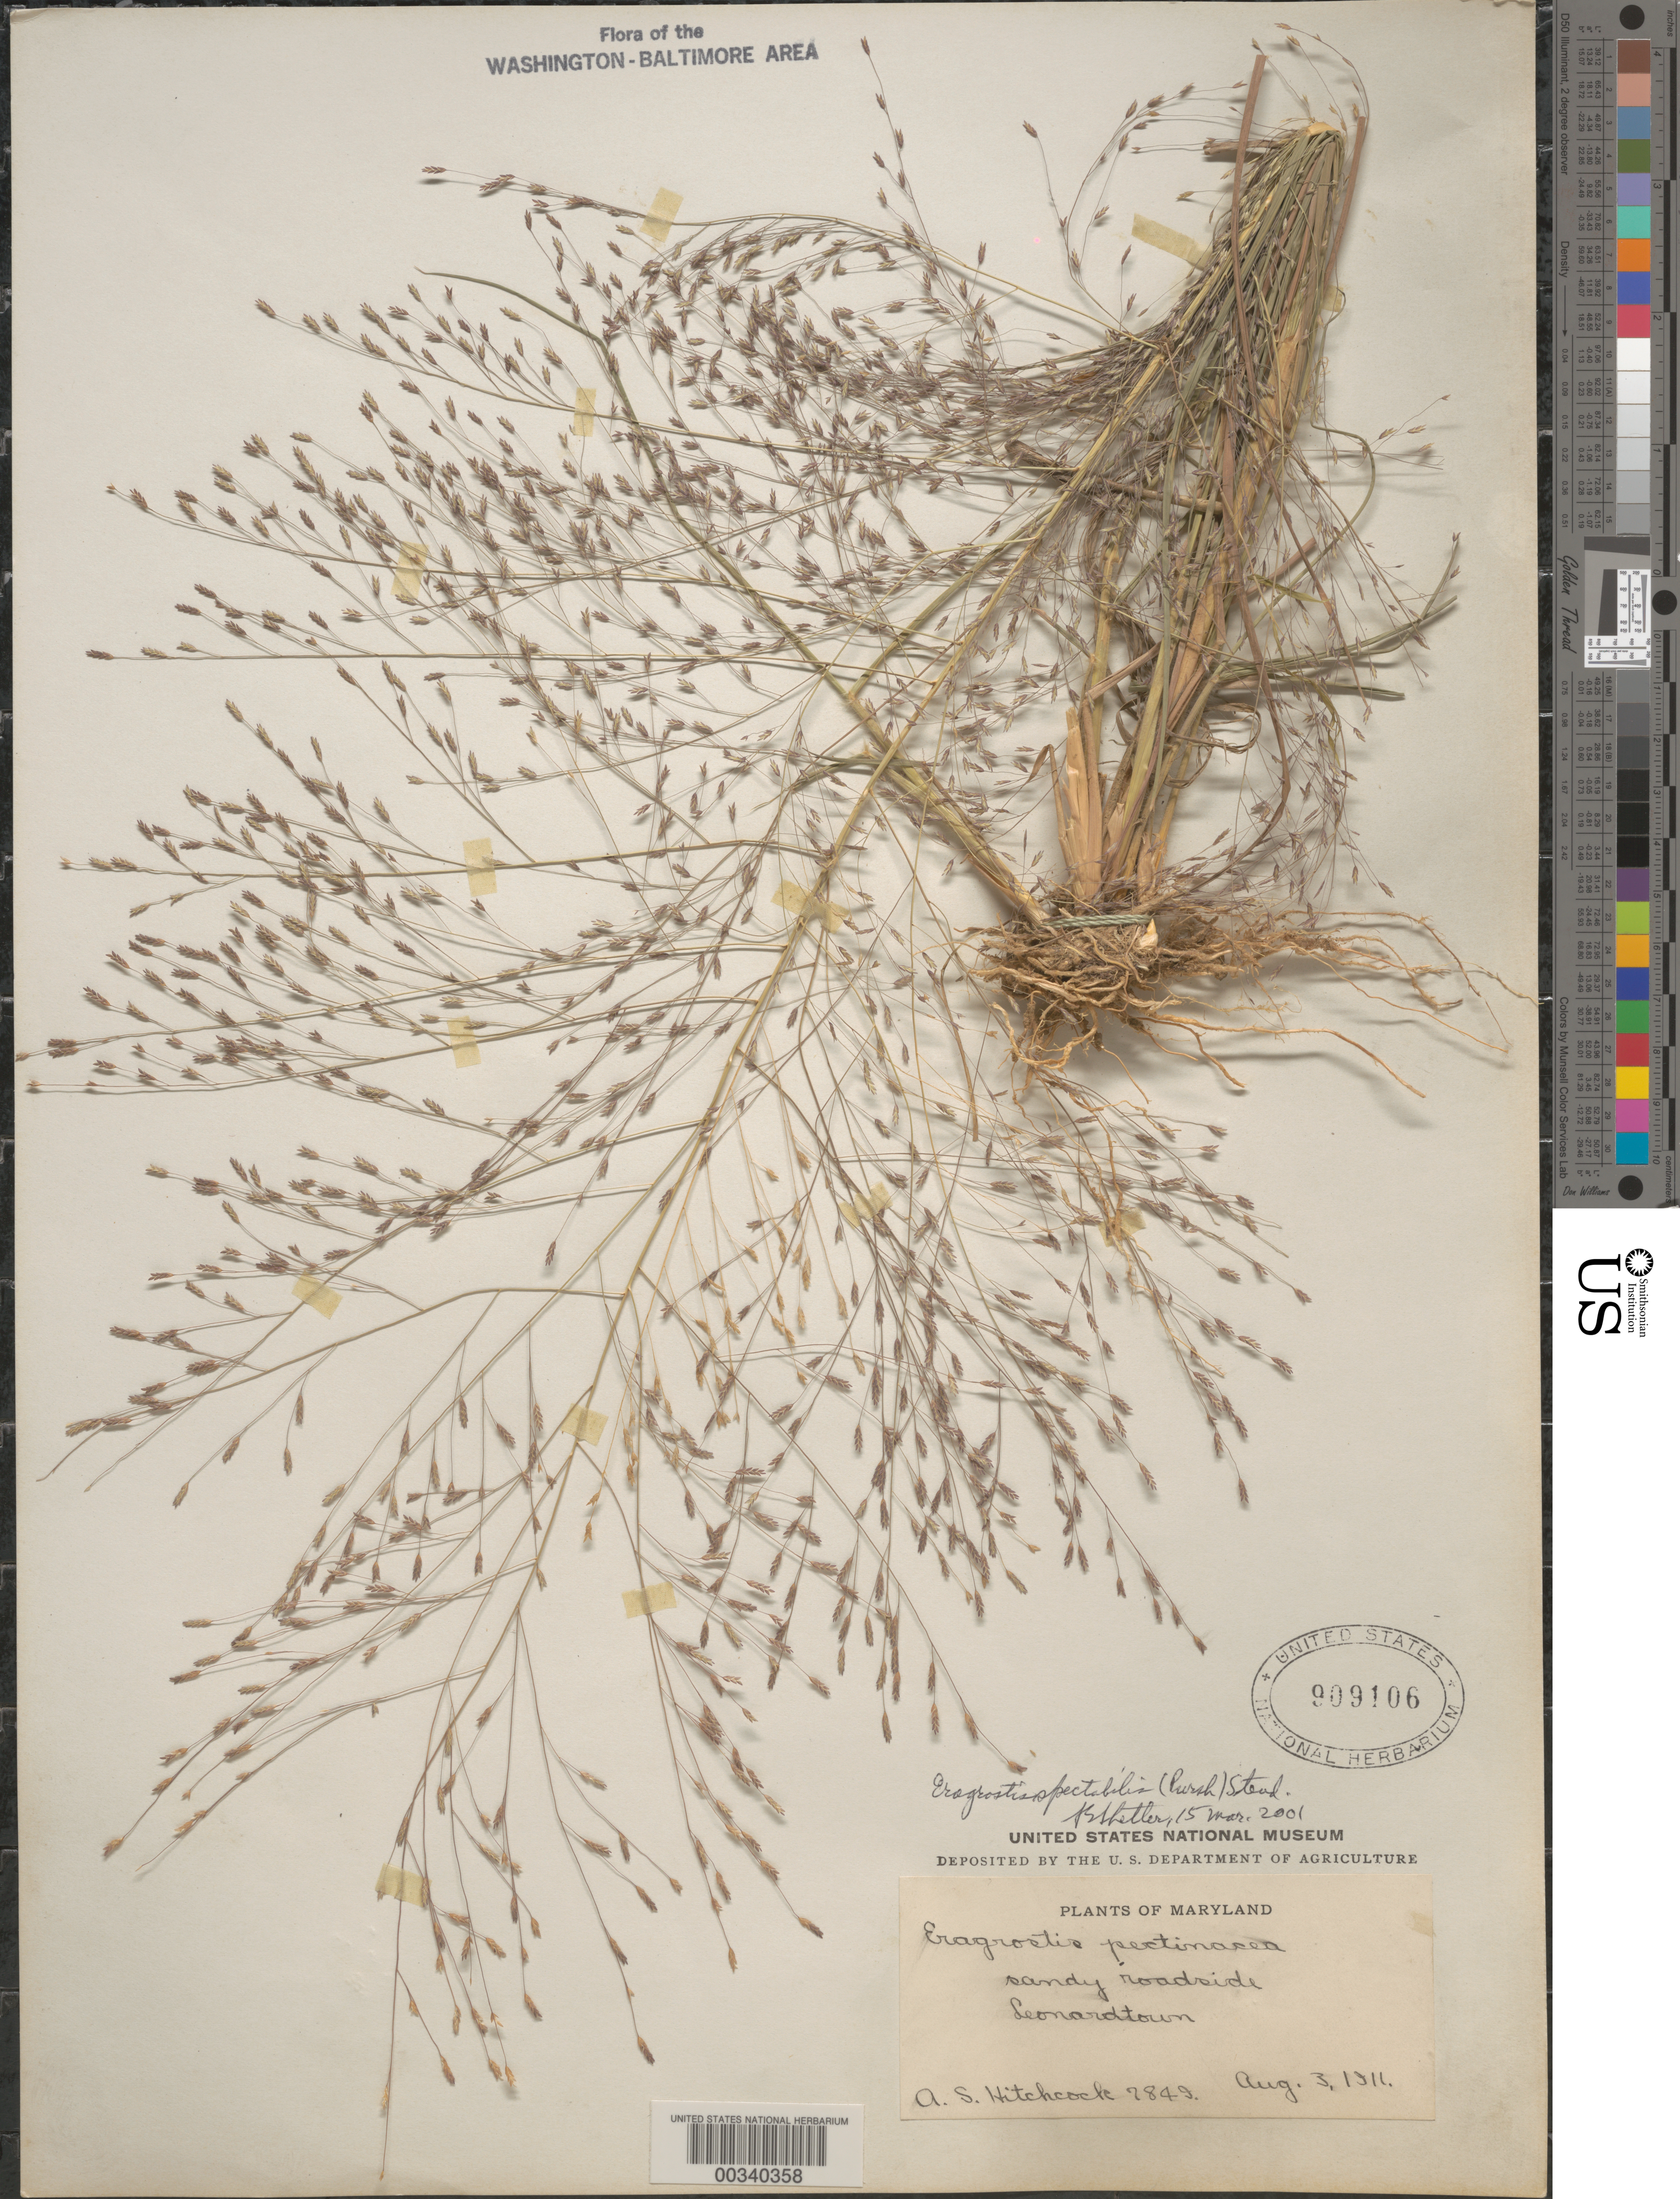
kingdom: Plantae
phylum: Tracheophyta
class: Liliopsida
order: Poales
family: Poaceae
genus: Eragrostis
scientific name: Eragrostis spectabilis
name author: (Pursh) Steud.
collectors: A. S. Hitchcock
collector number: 7849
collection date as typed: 03 Aug 1911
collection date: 1911-08-03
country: United States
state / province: Maryland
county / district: St. Mary's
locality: Leonardtown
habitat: Sandy roadside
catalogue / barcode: US 909106